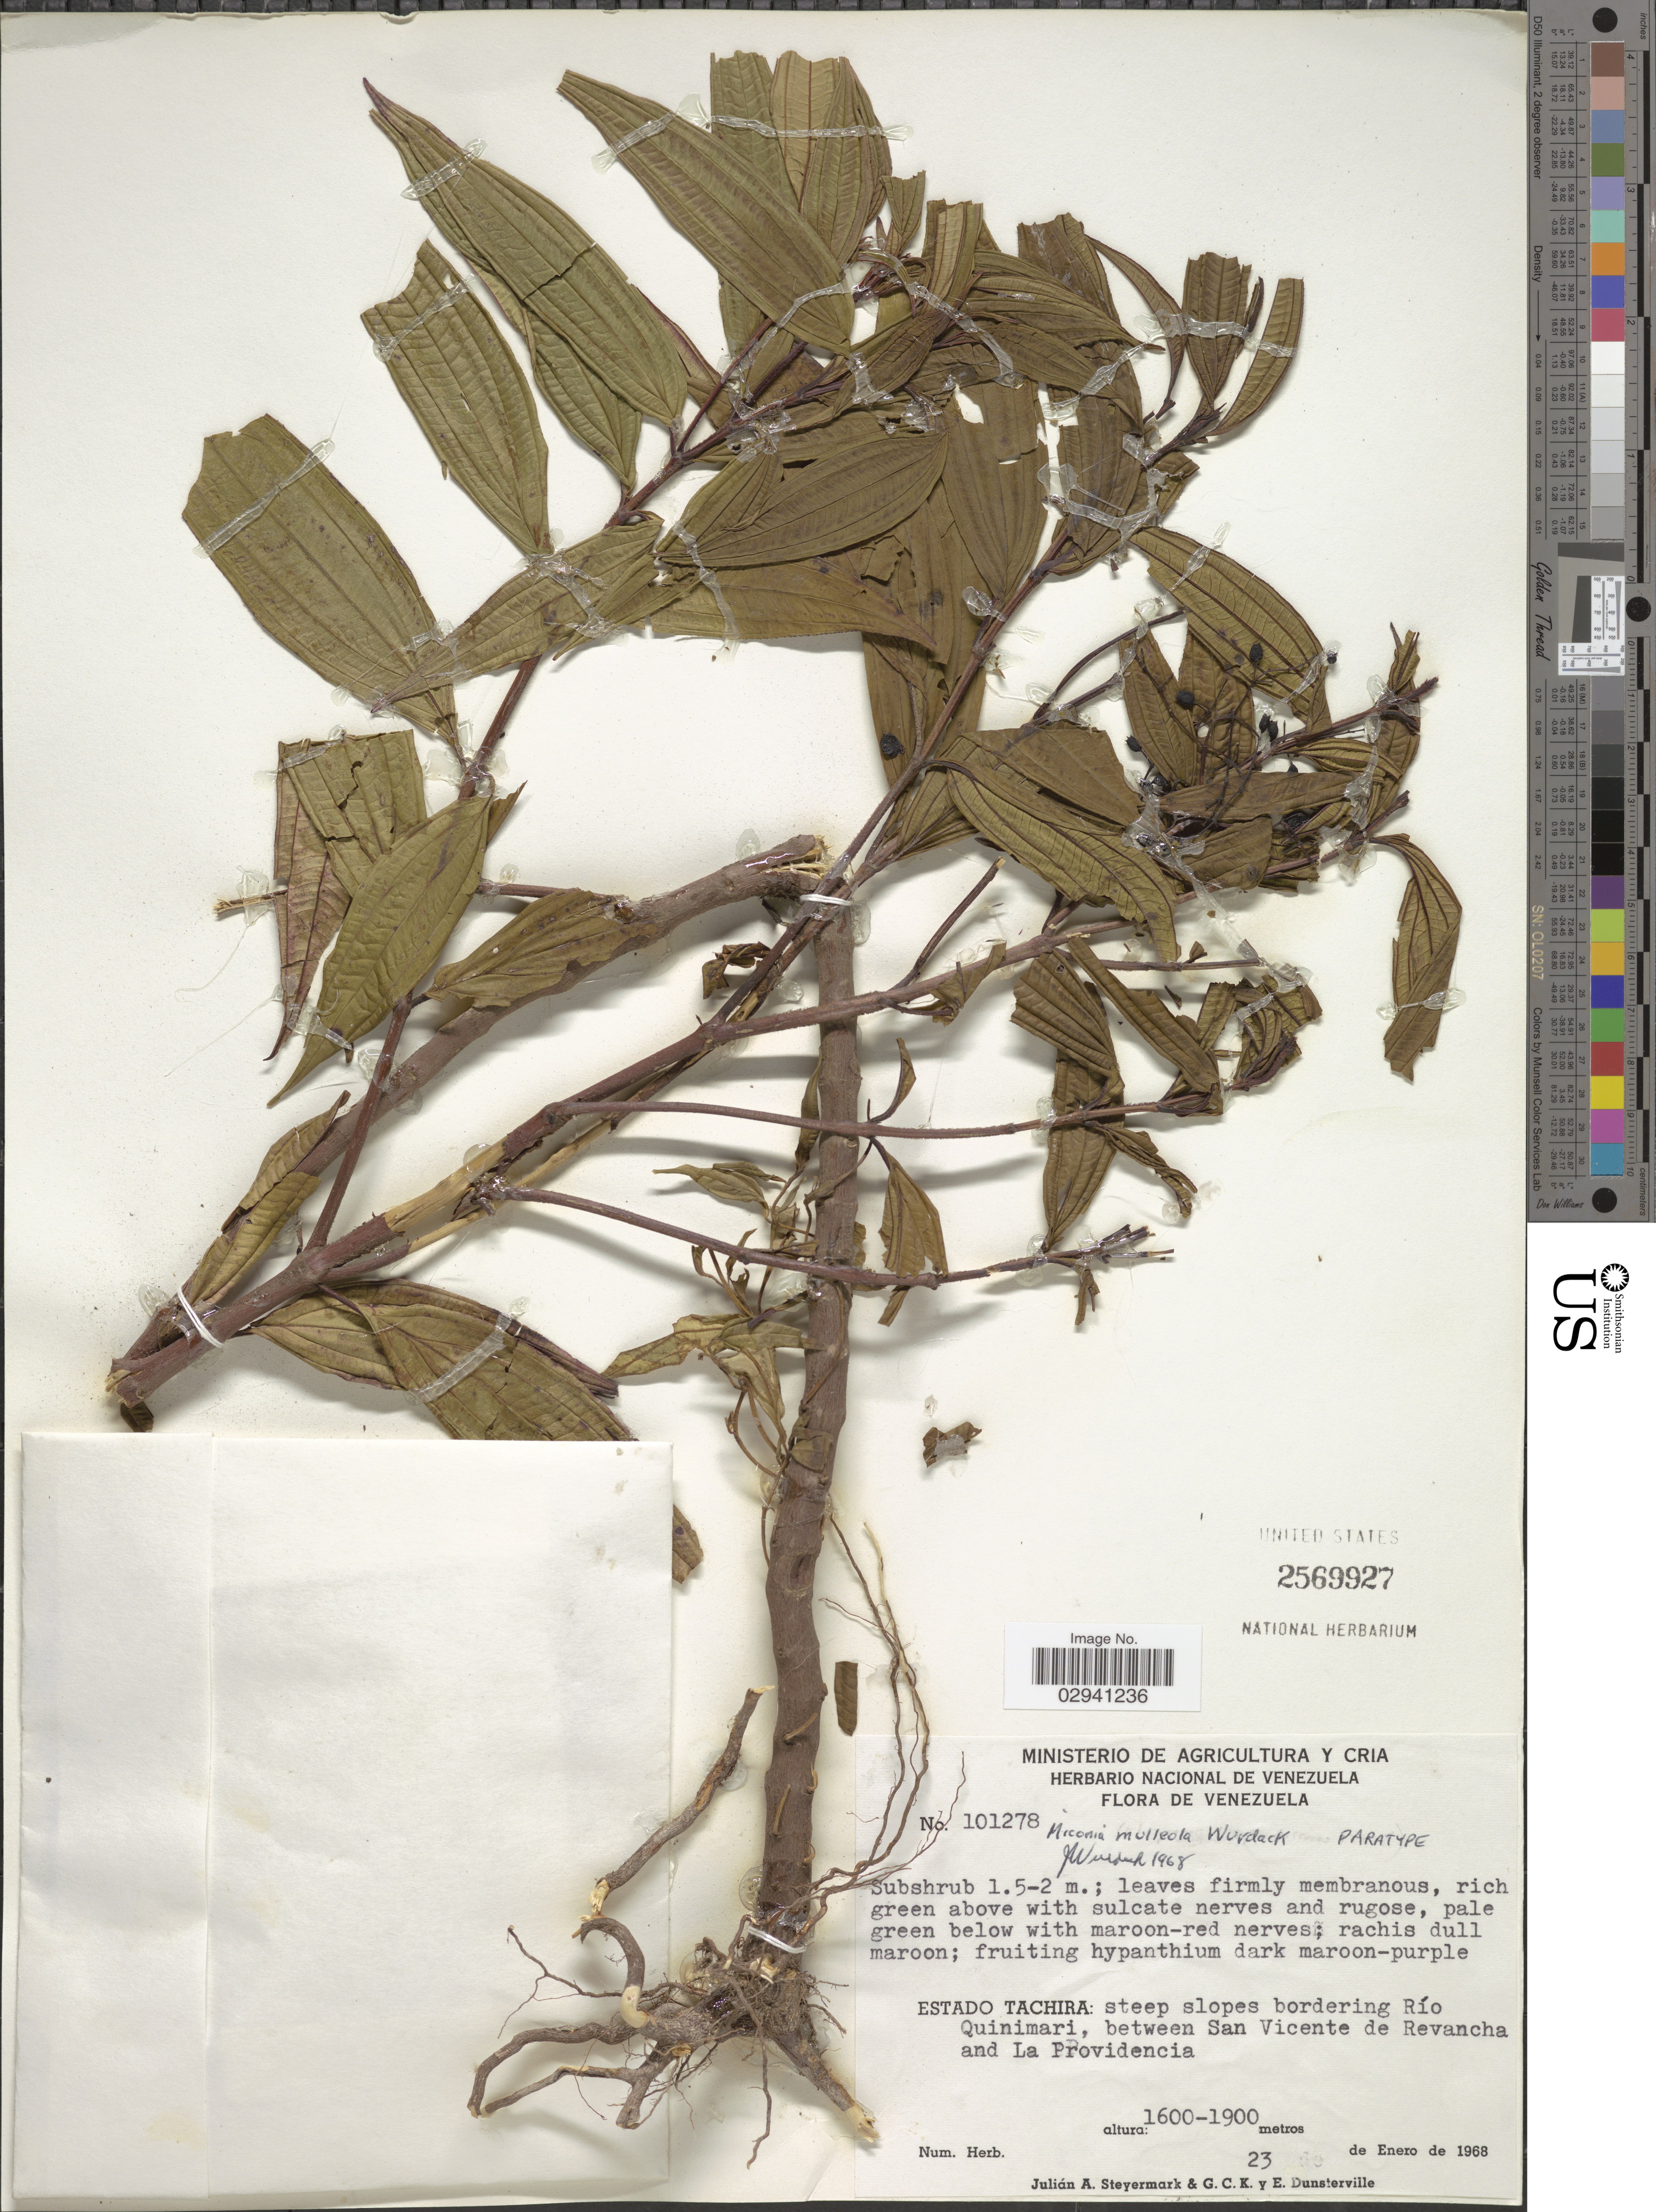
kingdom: Plantae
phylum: Tracheophyta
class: Magnoliopsida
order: Myrtales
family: Melastomataceae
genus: Miconia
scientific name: Miconia mulleola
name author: Wurdack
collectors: J. Steyermark, G. C. K. Dunsterville & E. Dunsterville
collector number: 101278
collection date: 1968-01-23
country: Venezuela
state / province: Tachira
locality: Estado Tachira: steep slopes bordering Río Quinimari, between San Vicente de Revancha and La Providencia.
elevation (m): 1600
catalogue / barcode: US 2569927